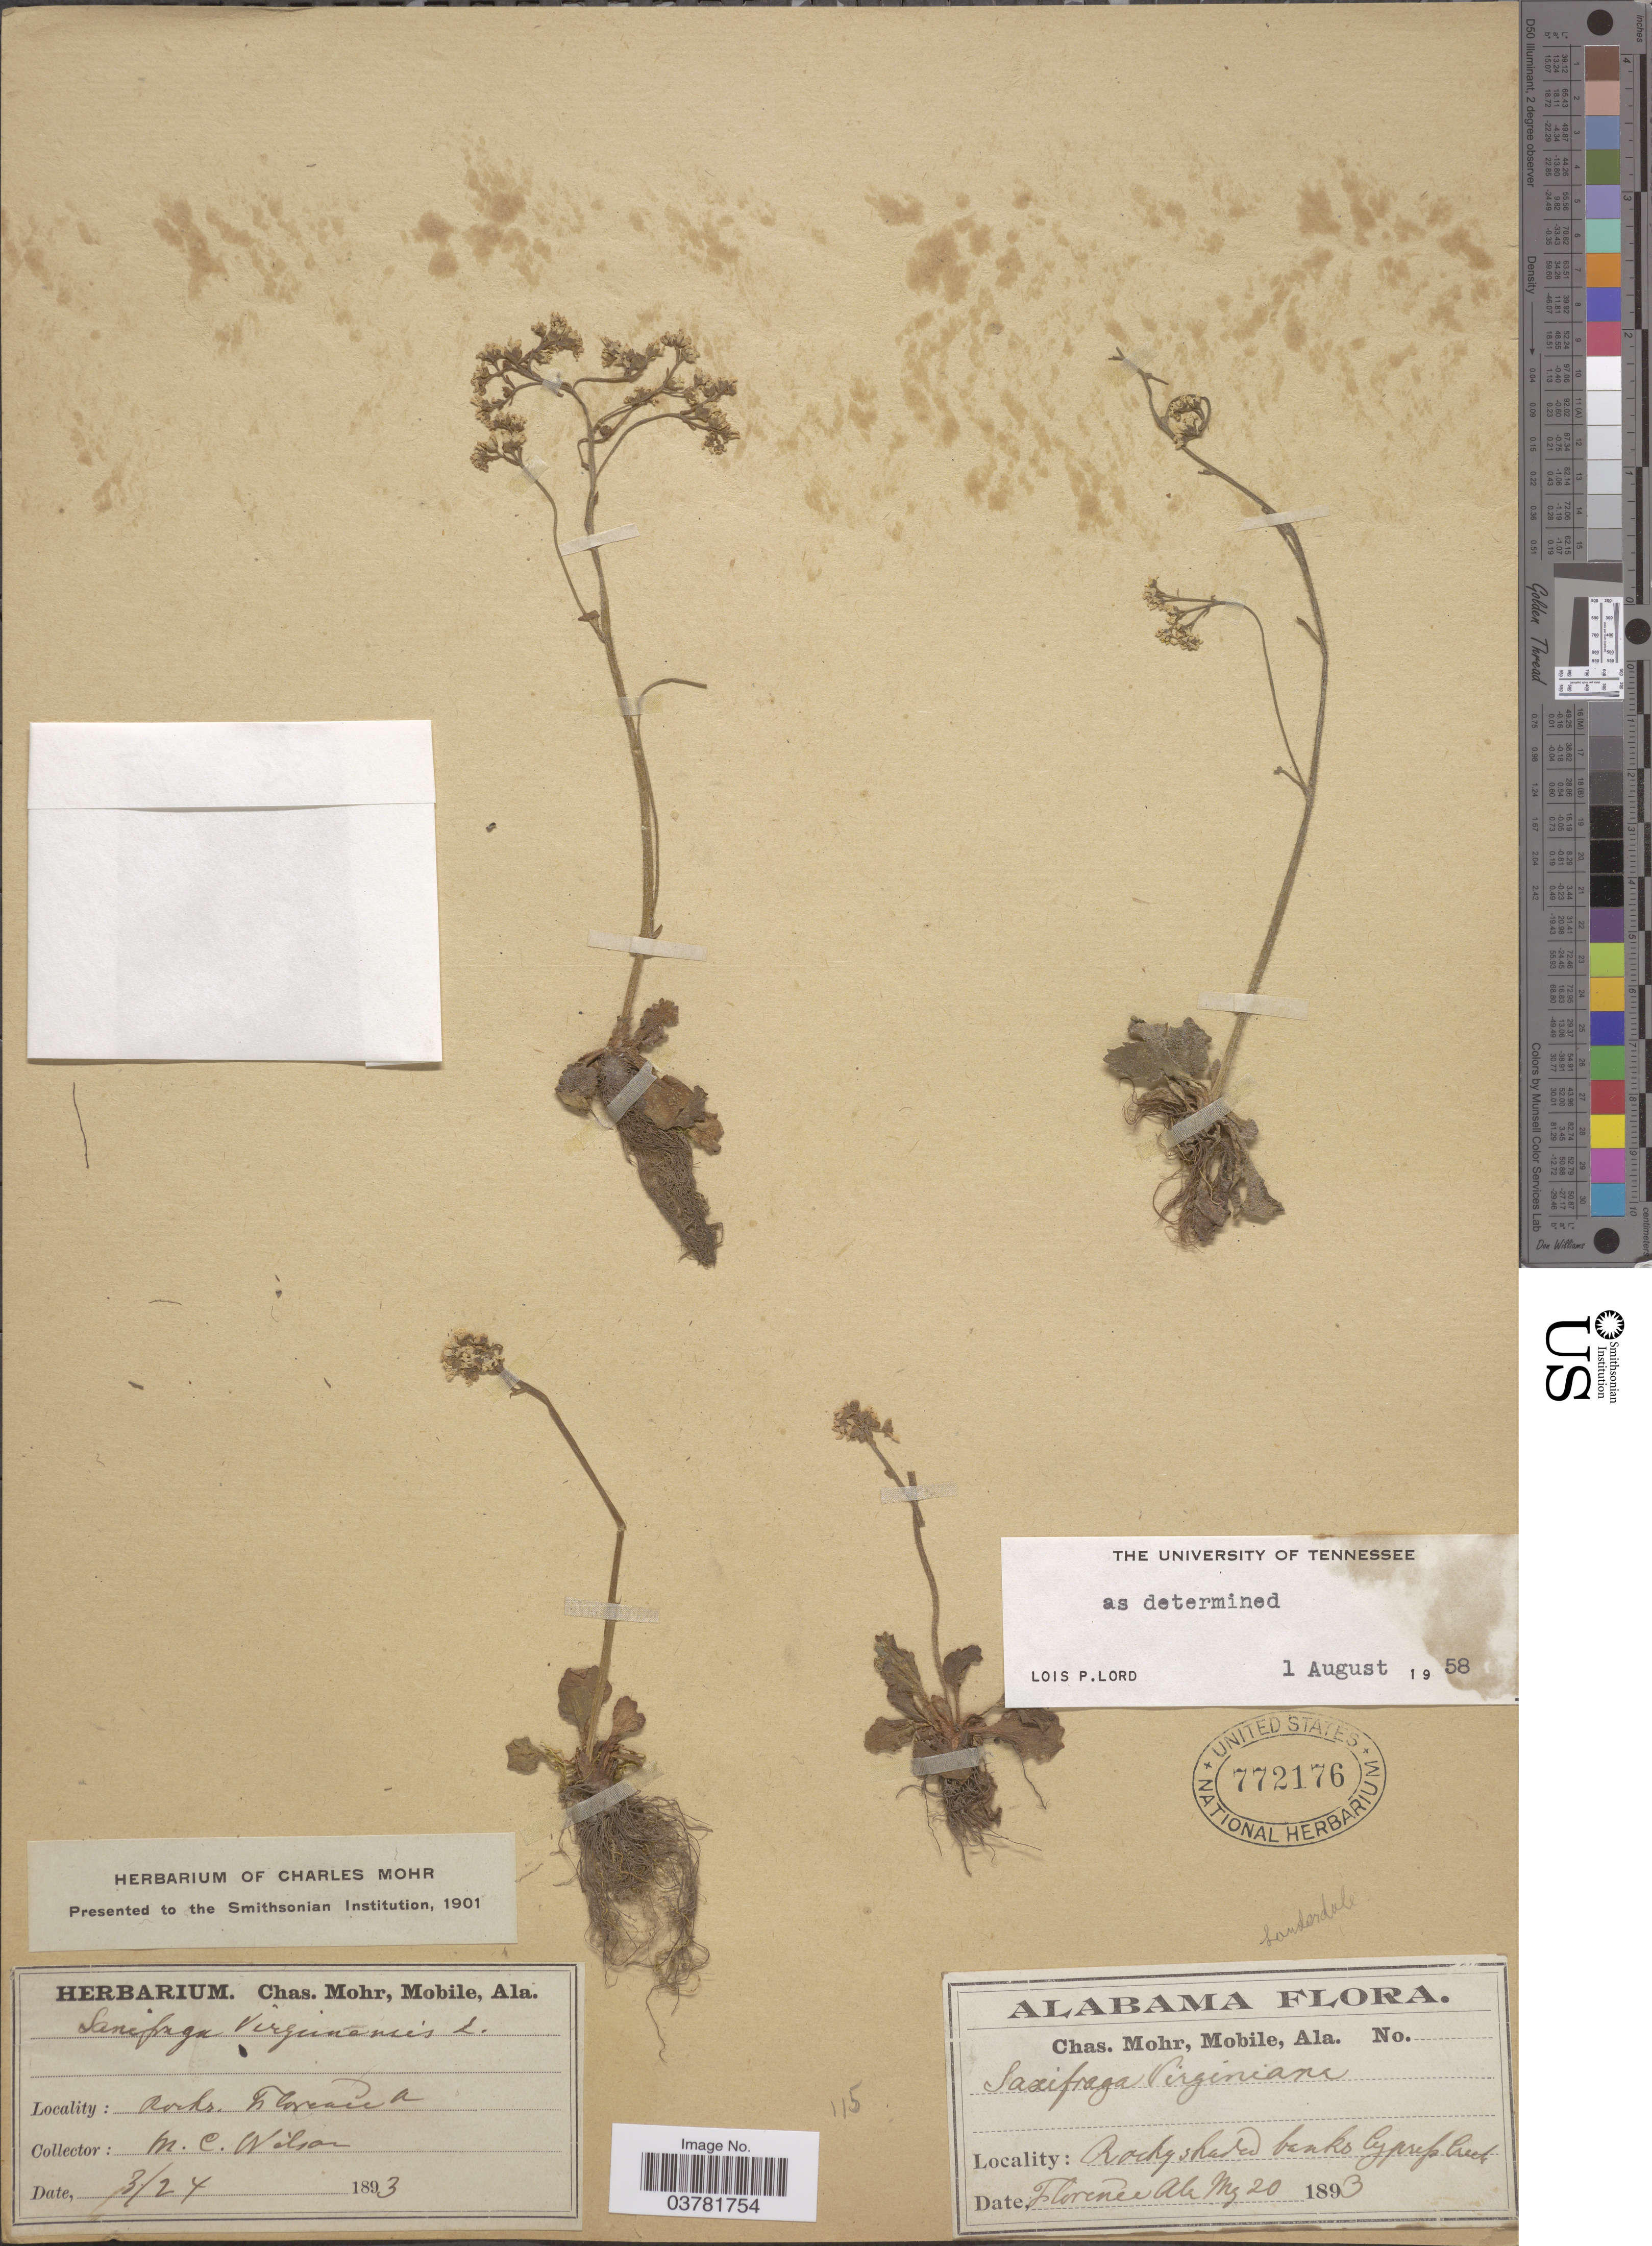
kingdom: Plantae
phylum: Tracheophyta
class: Magnoliopsida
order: Saxifragales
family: Saxifragaceae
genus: Micranthes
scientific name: Micranthes virginiensis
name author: (Michx.) Small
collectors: M. C. Wilson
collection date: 1893-03-24/1893-05-20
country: United States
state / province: Alabama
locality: Cypress Creek. Florence.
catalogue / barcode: US 772176